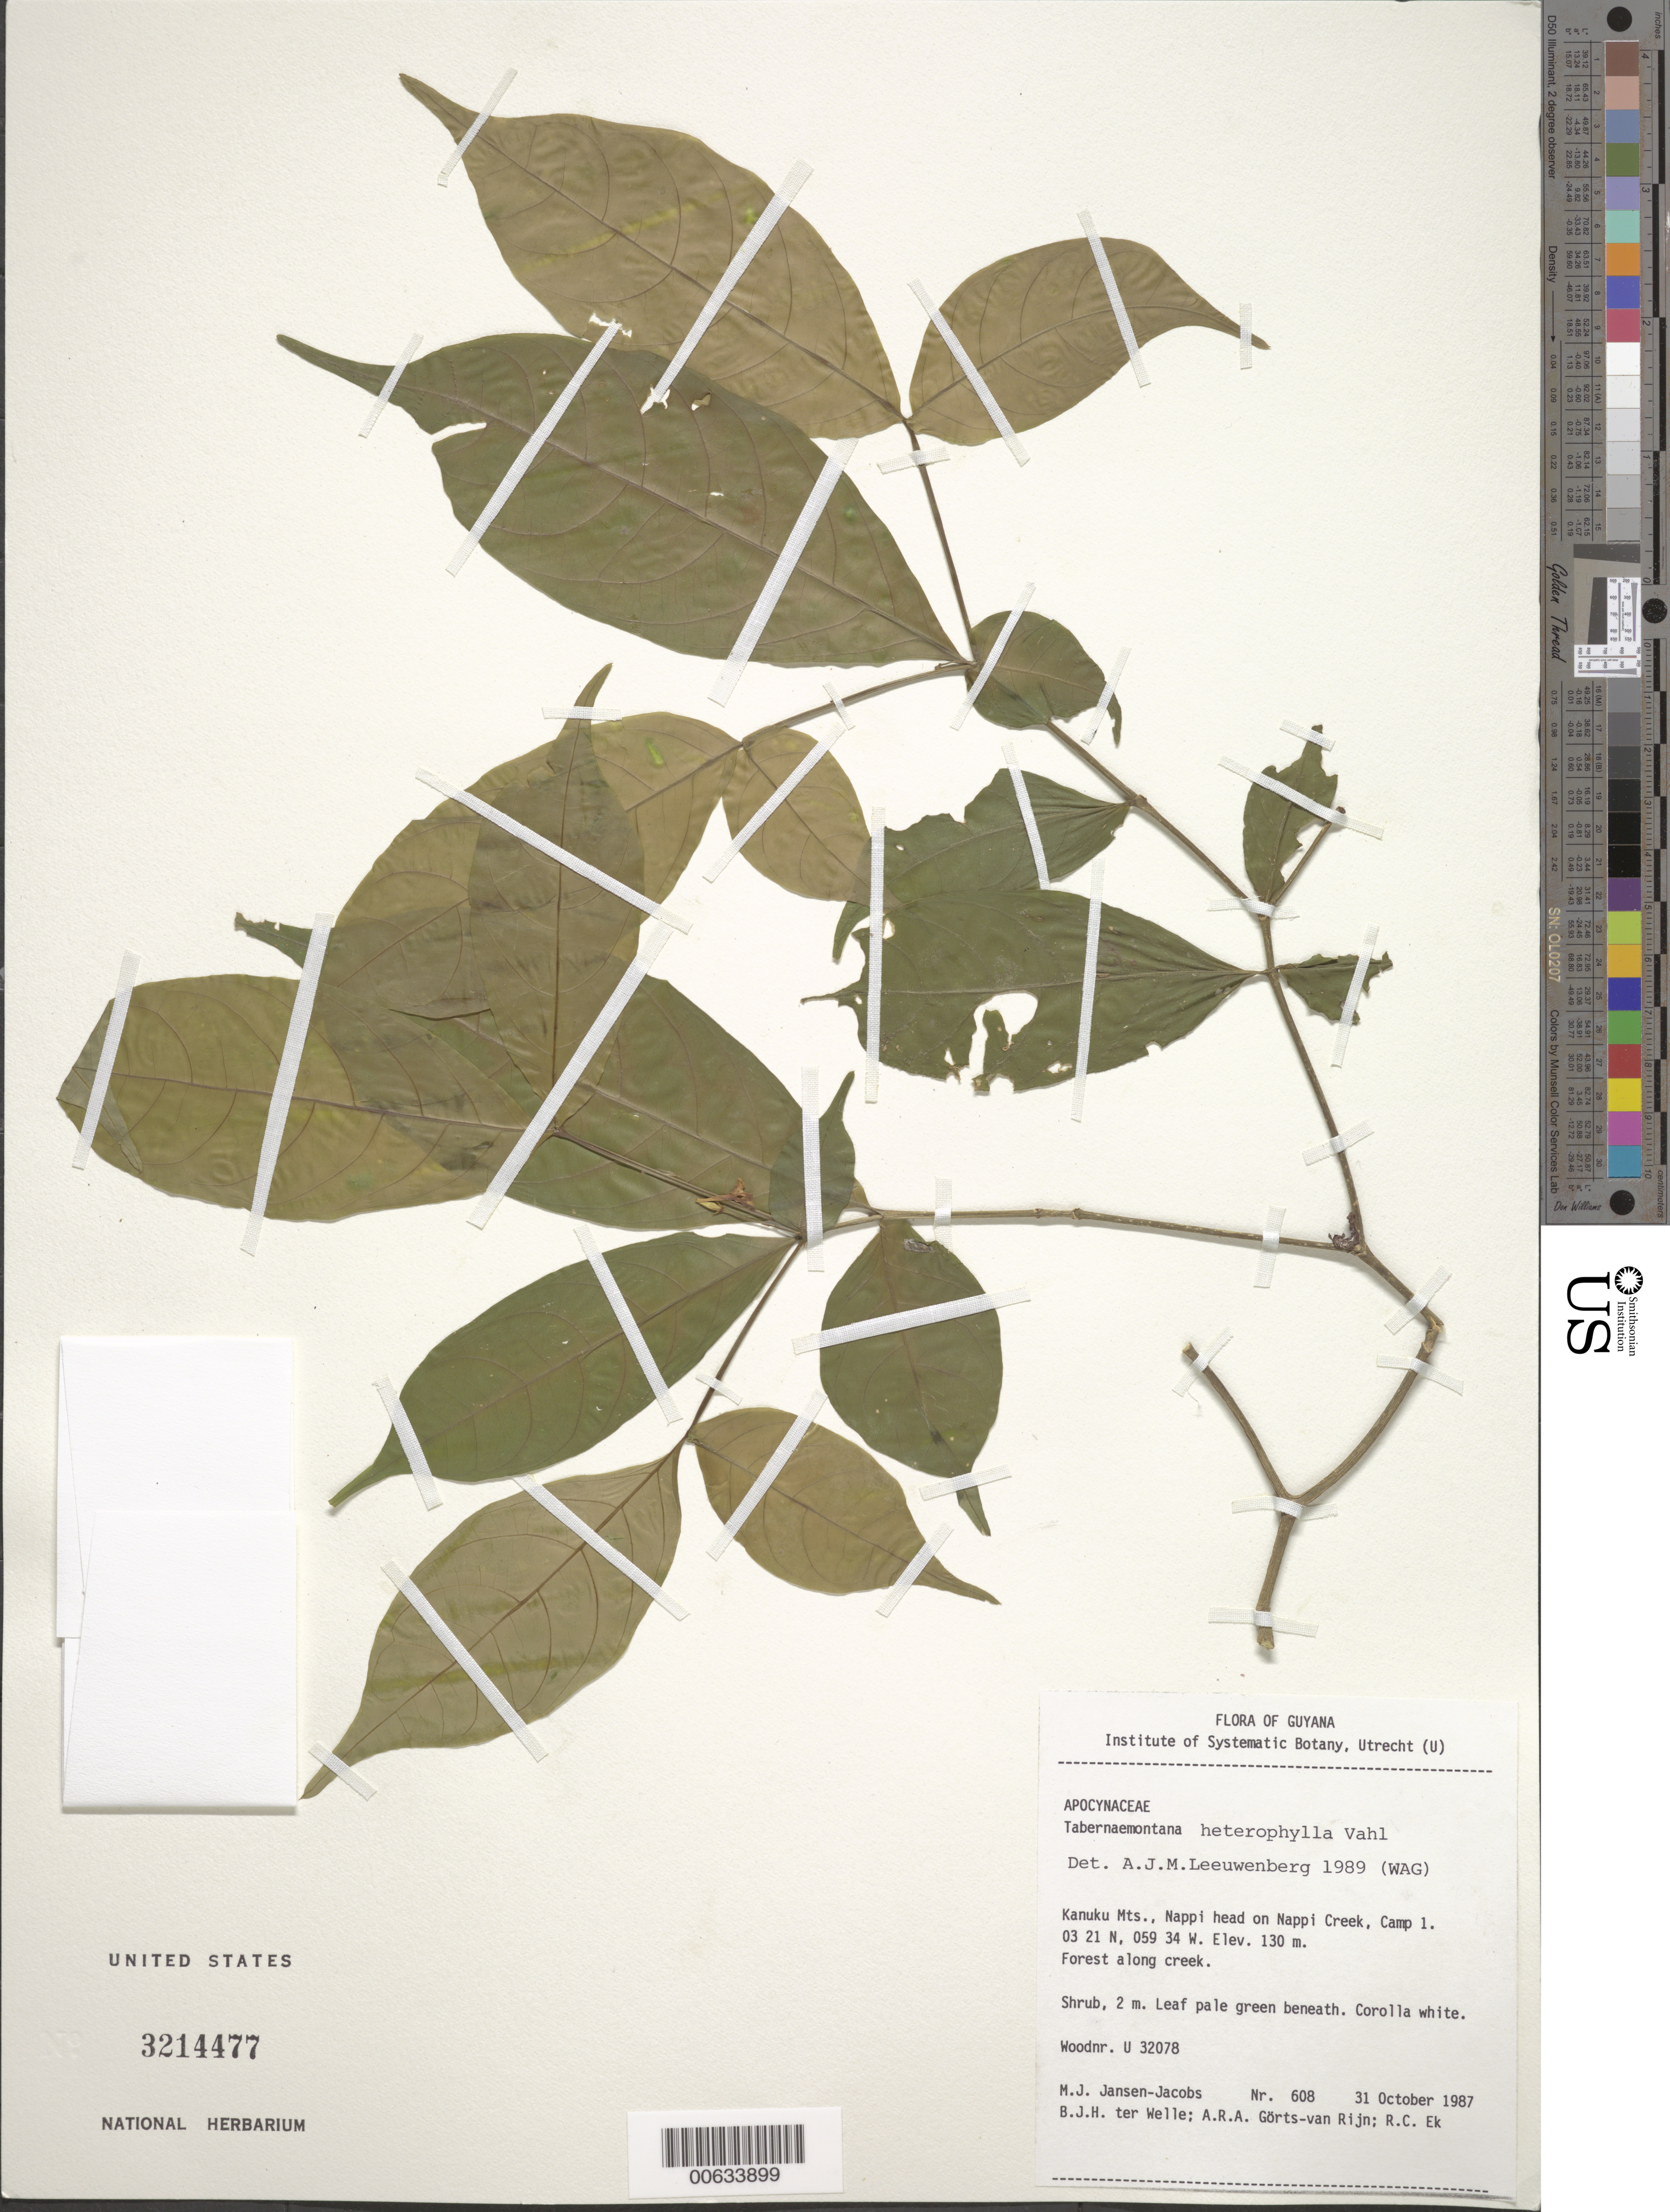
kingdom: Plantae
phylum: Tracheophyta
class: Magnoliopsida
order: Gentianales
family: Apocynaceae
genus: Tabernaemontana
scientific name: Tabernaemontana heterophylla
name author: Vahl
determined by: Leeuwenberg, A. J. M.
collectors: M. J. Jansen-Jacobs, B. Welle, A. .R. A. Görts-van Rijn & R. C. Ek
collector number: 608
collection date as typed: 31-Oct-87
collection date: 1987-10-31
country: Guyana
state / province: U. Takutu-U. Essequibo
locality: Kanuku Mts., Nappi-head on Nappi Creek, camp 1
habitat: Forest along creek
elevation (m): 130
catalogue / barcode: US 3214477